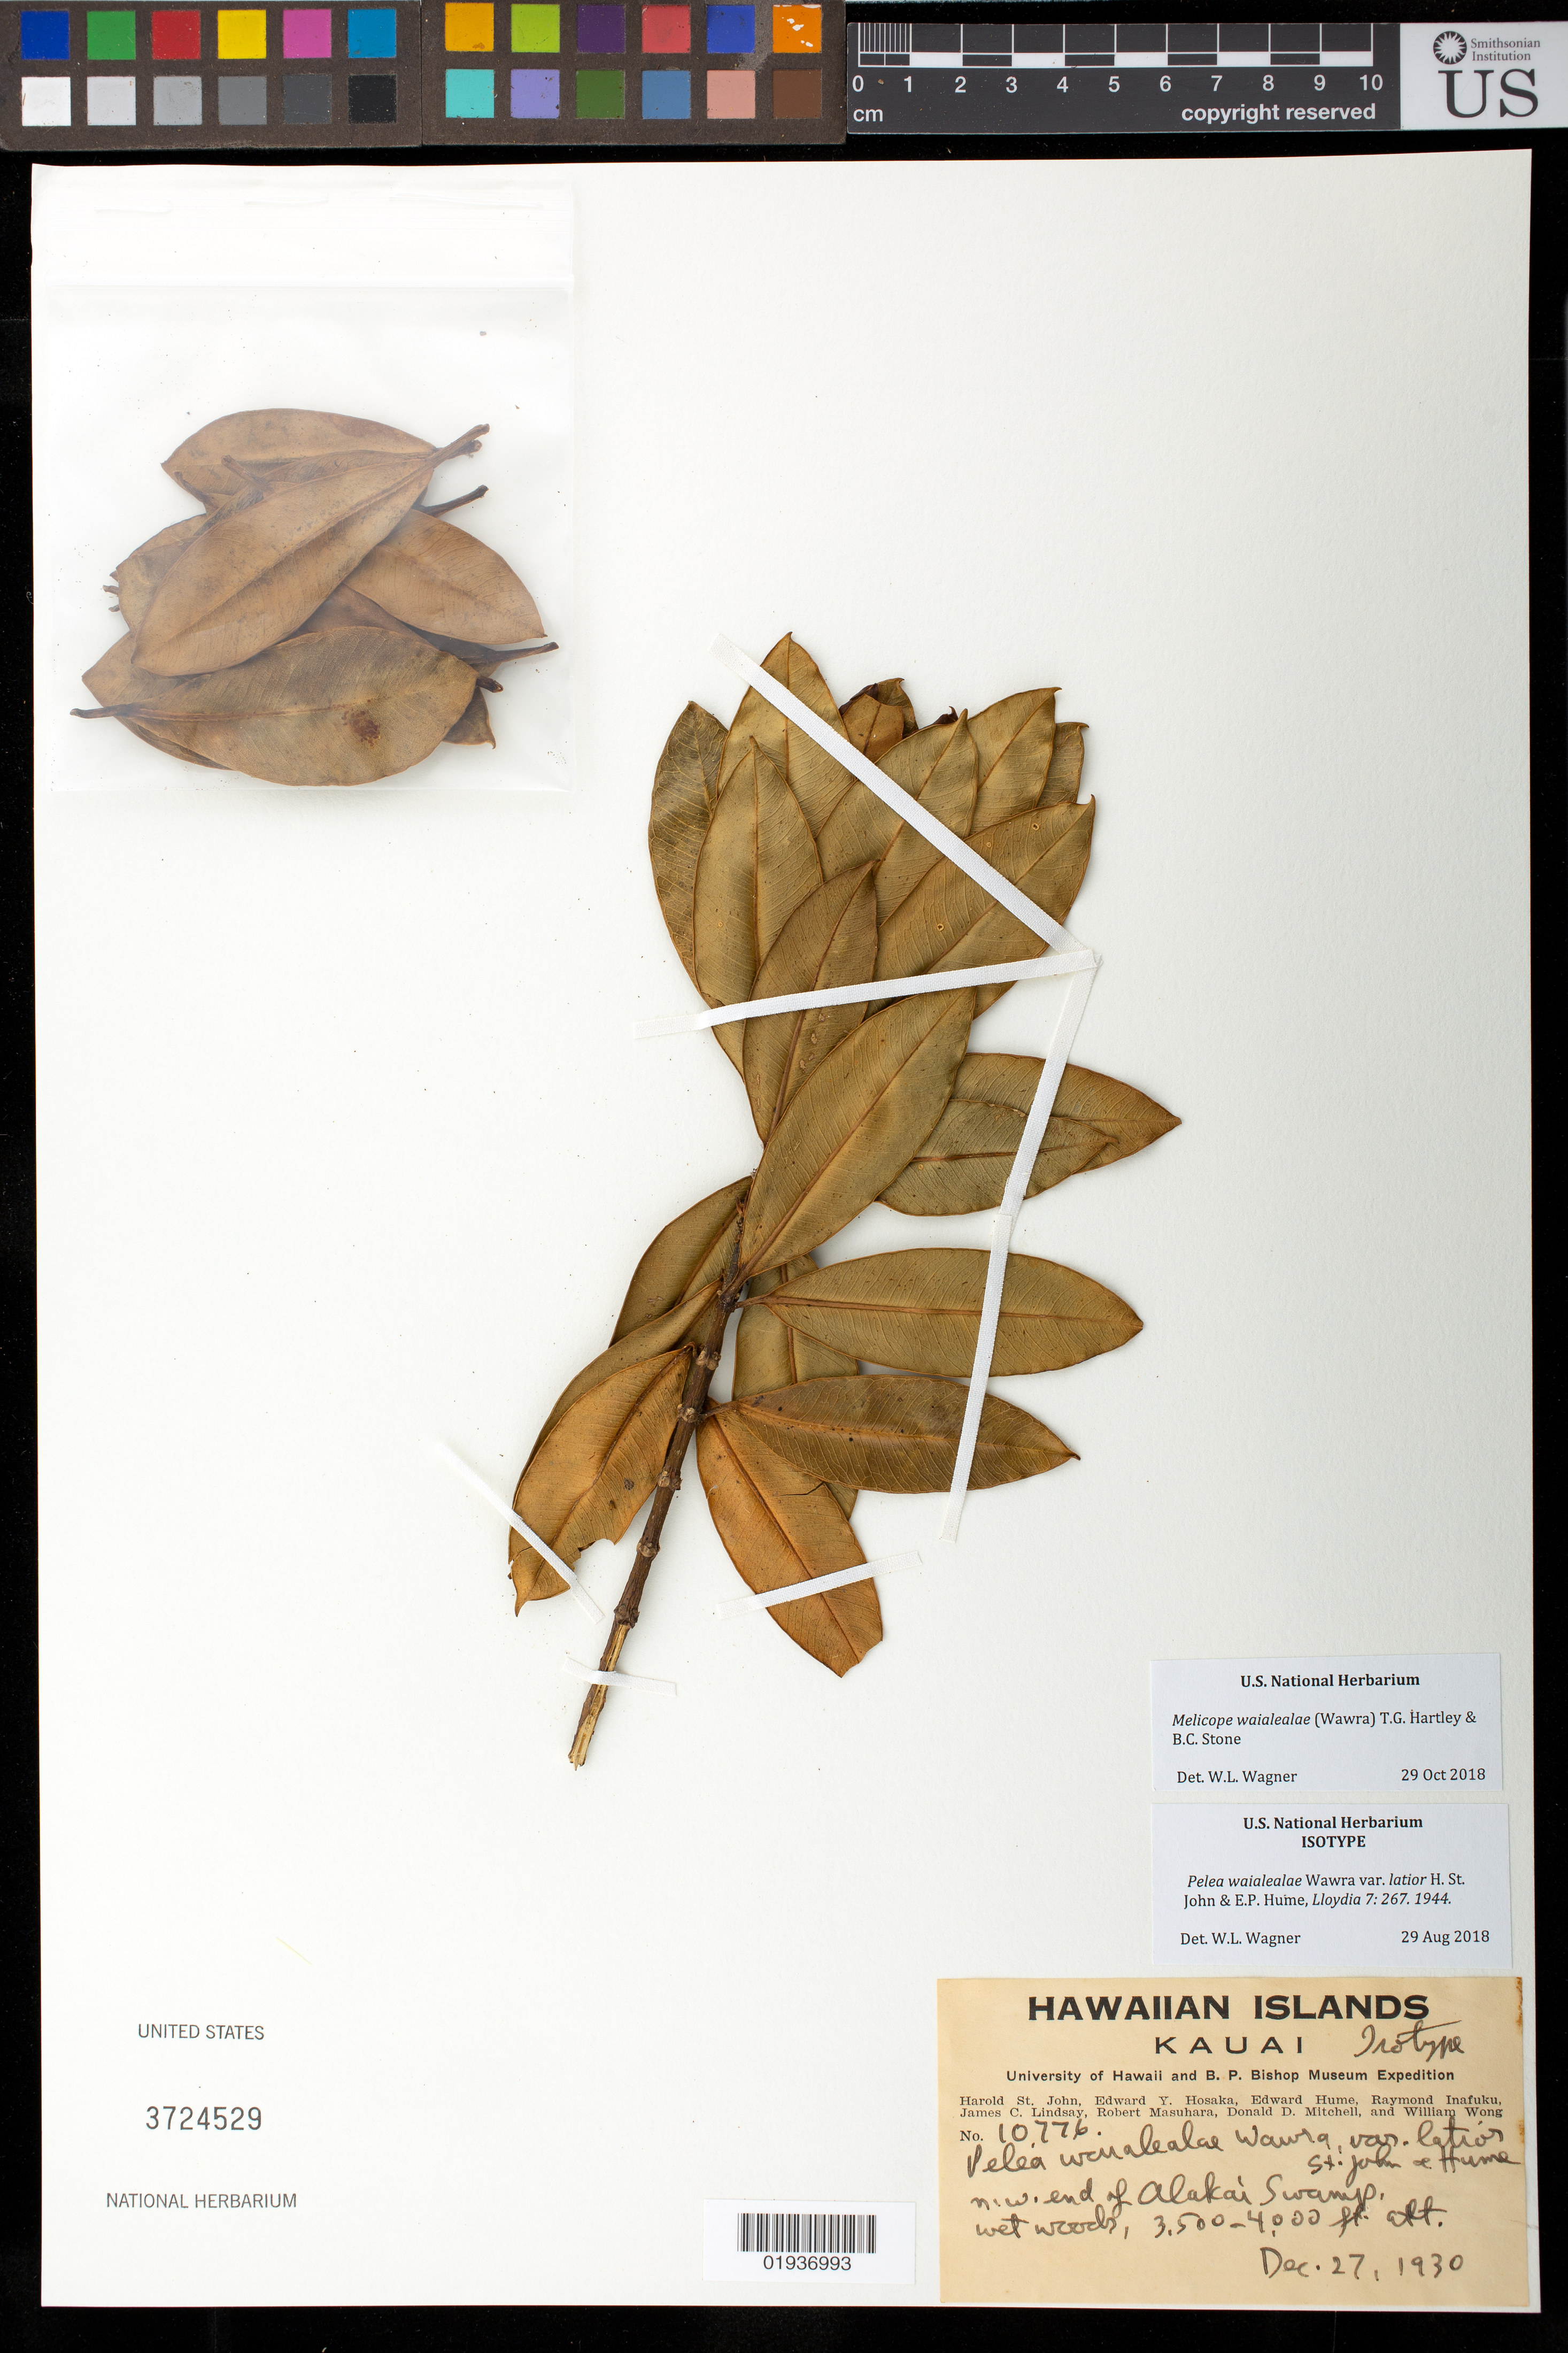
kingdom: Plantae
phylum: Tracheophyta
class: Magnoliopsida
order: Sapindales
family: Rutaceae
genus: Pelea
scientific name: Pelea waialealae var. latior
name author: H. St. John & E.P. Hume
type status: Isotype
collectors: H. St. John, E. Y. Hosaka, E. Hume, R. Inafuku, J. Lindsay, R. Masuhara, D. D. Mitchell & W. Wong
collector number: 10776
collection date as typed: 27 Dec 1930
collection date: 1930-12-27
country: United States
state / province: Hawaii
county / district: Kauai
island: Kaua'i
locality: NW end of Alakai Swamp.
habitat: Wet woods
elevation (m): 1067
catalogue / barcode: US 3724529